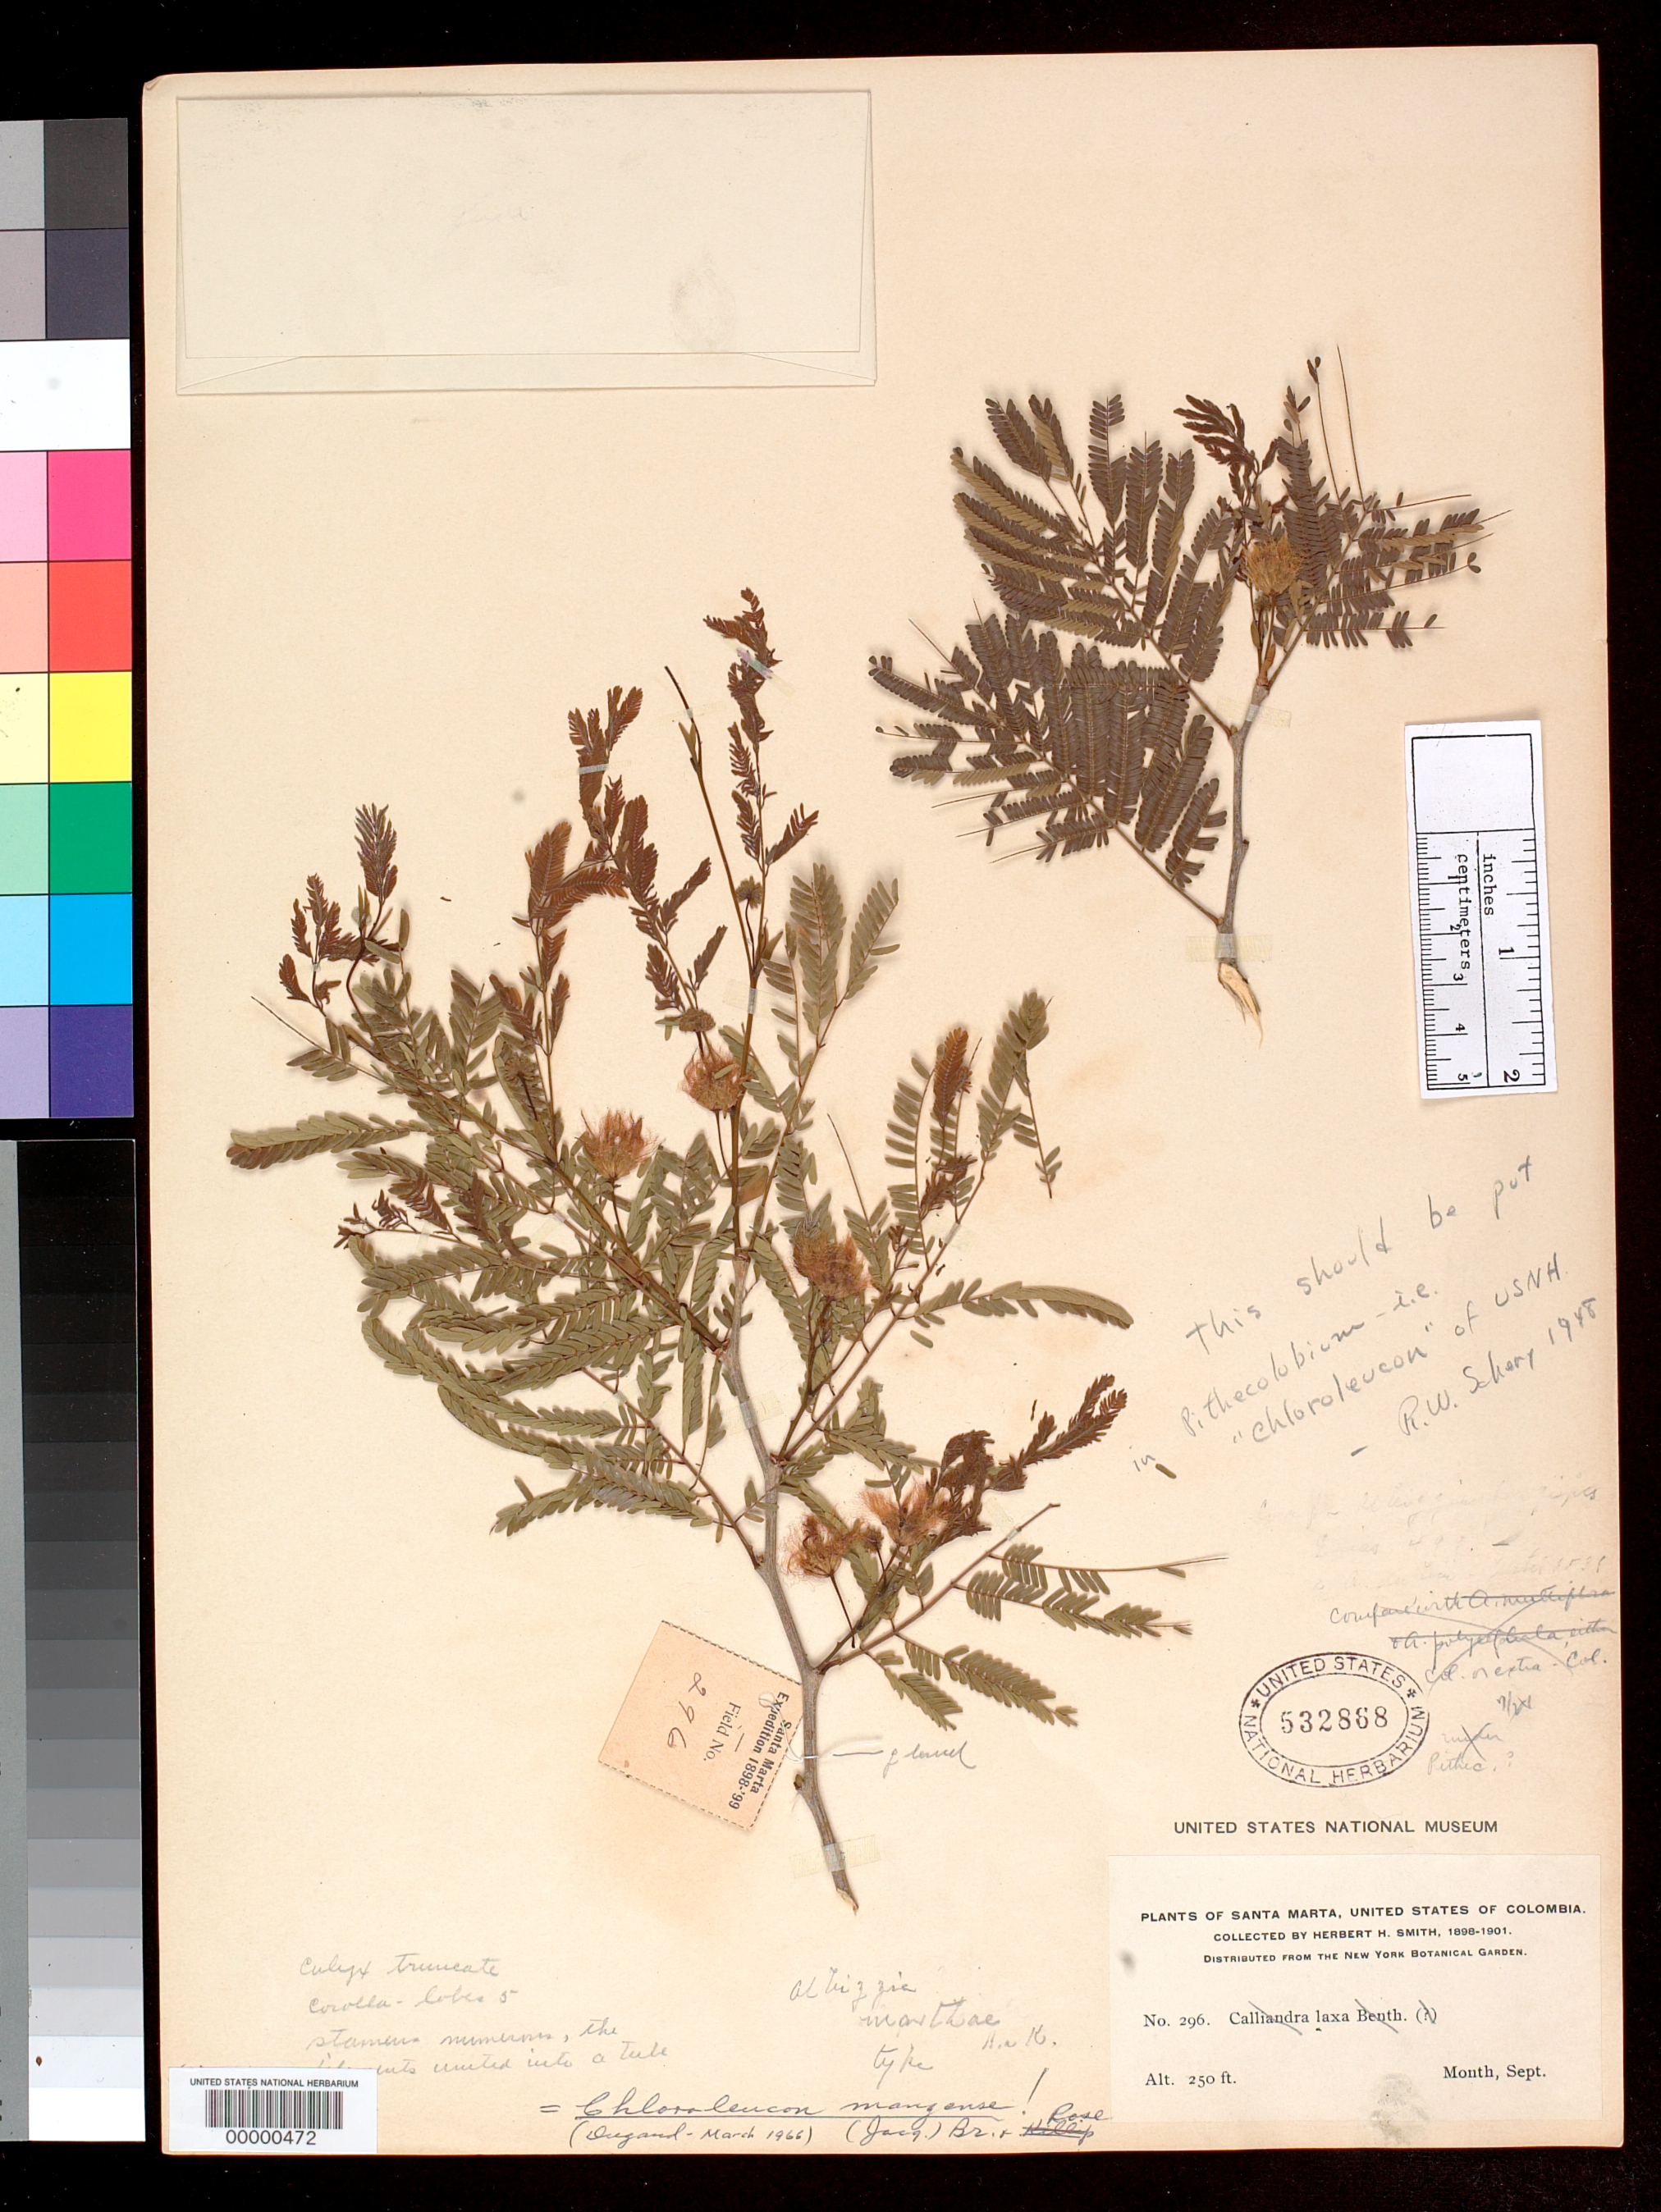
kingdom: Plantae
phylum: Tracheophyta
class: Magnoliopsida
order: Fabales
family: Fabaceae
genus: Albizia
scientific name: Albizia marthae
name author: Britton & Killip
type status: Holotype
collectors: Herbert H. Smith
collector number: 296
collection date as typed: Sep 1898 to -- Sep 1901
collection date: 1898-09/1901-09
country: Colombia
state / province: Magdalena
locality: Santa Marta.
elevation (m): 80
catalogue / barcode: US 532868